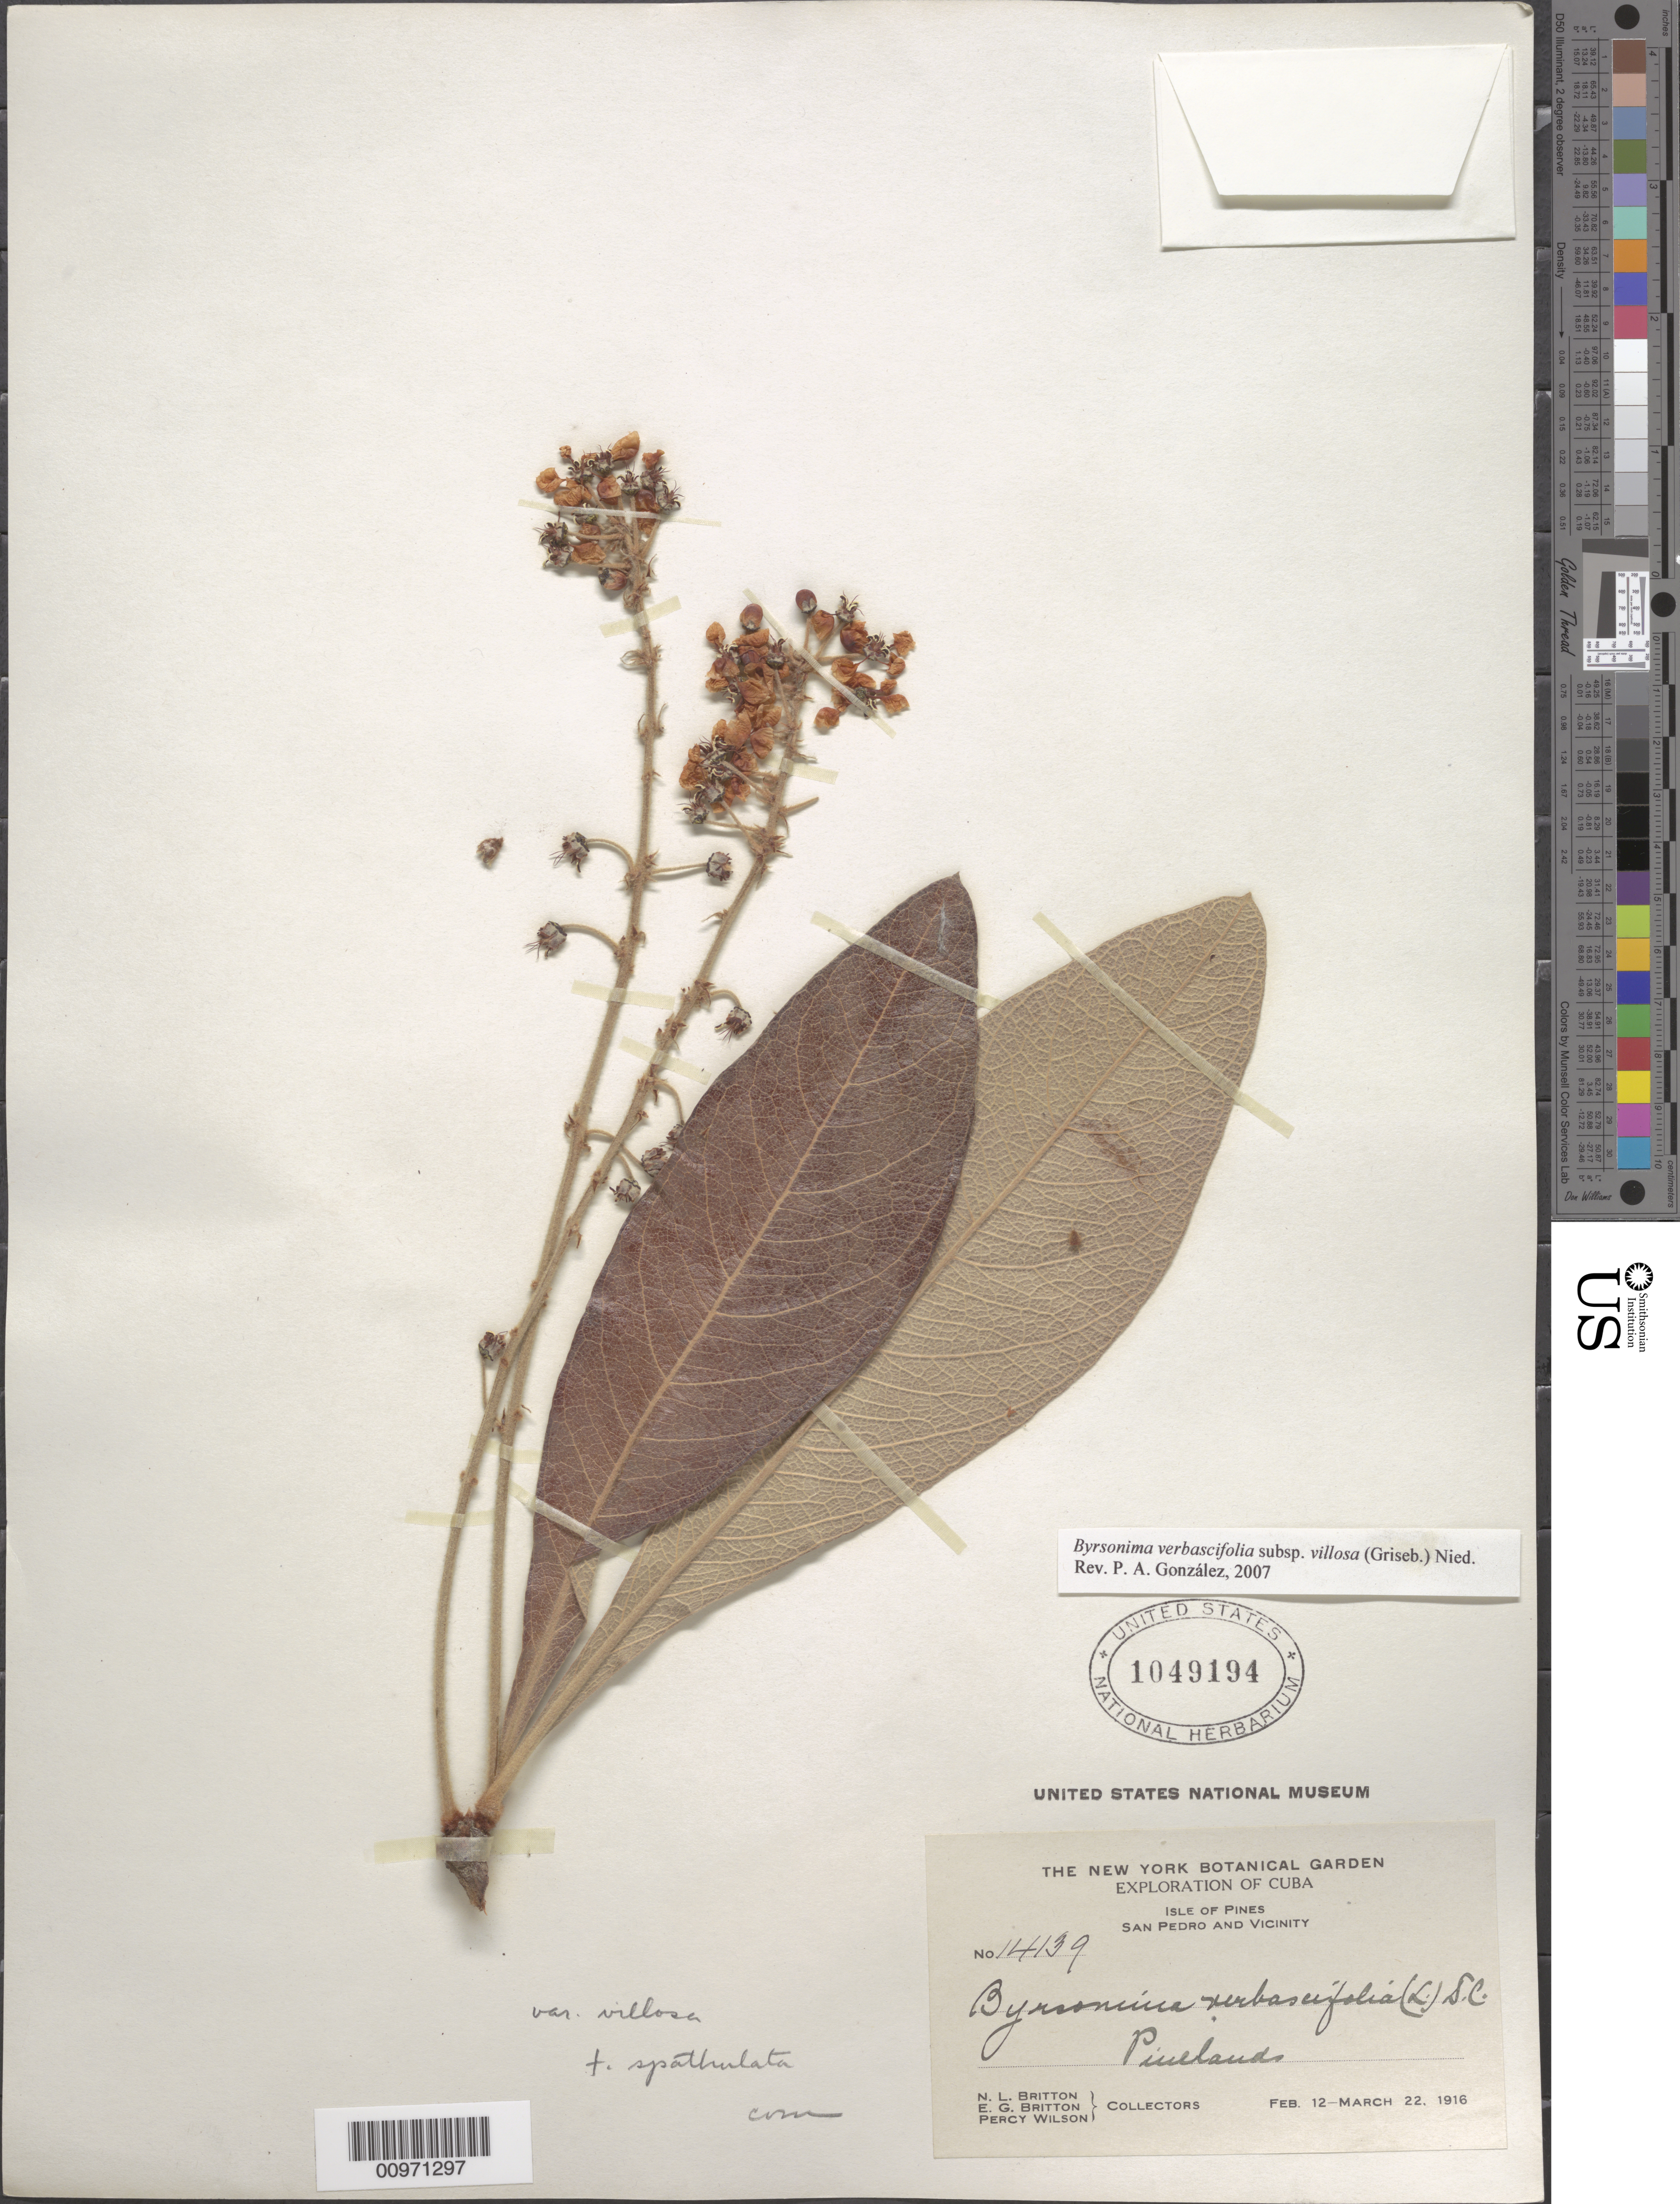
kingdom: Plantae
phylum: Tracheophyta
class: Magnoliopsida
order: Malpighiales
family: Malpighiaceae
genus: Byrsonima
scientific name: Byrsonima verbascifolia subsp. villosa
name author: (Griseb.) Nied.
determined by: González, P. A.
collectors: N. Britton, E. G. Britton & P. Wilson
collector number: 14139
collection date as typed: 12 Feb 1916 to 22 Mar 1916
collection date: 1916-02-12/1916-03-22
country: Cuba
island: Isla de la Juventud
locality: San Pedro and vicinity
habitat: Pinelands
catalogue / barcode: US 1049194